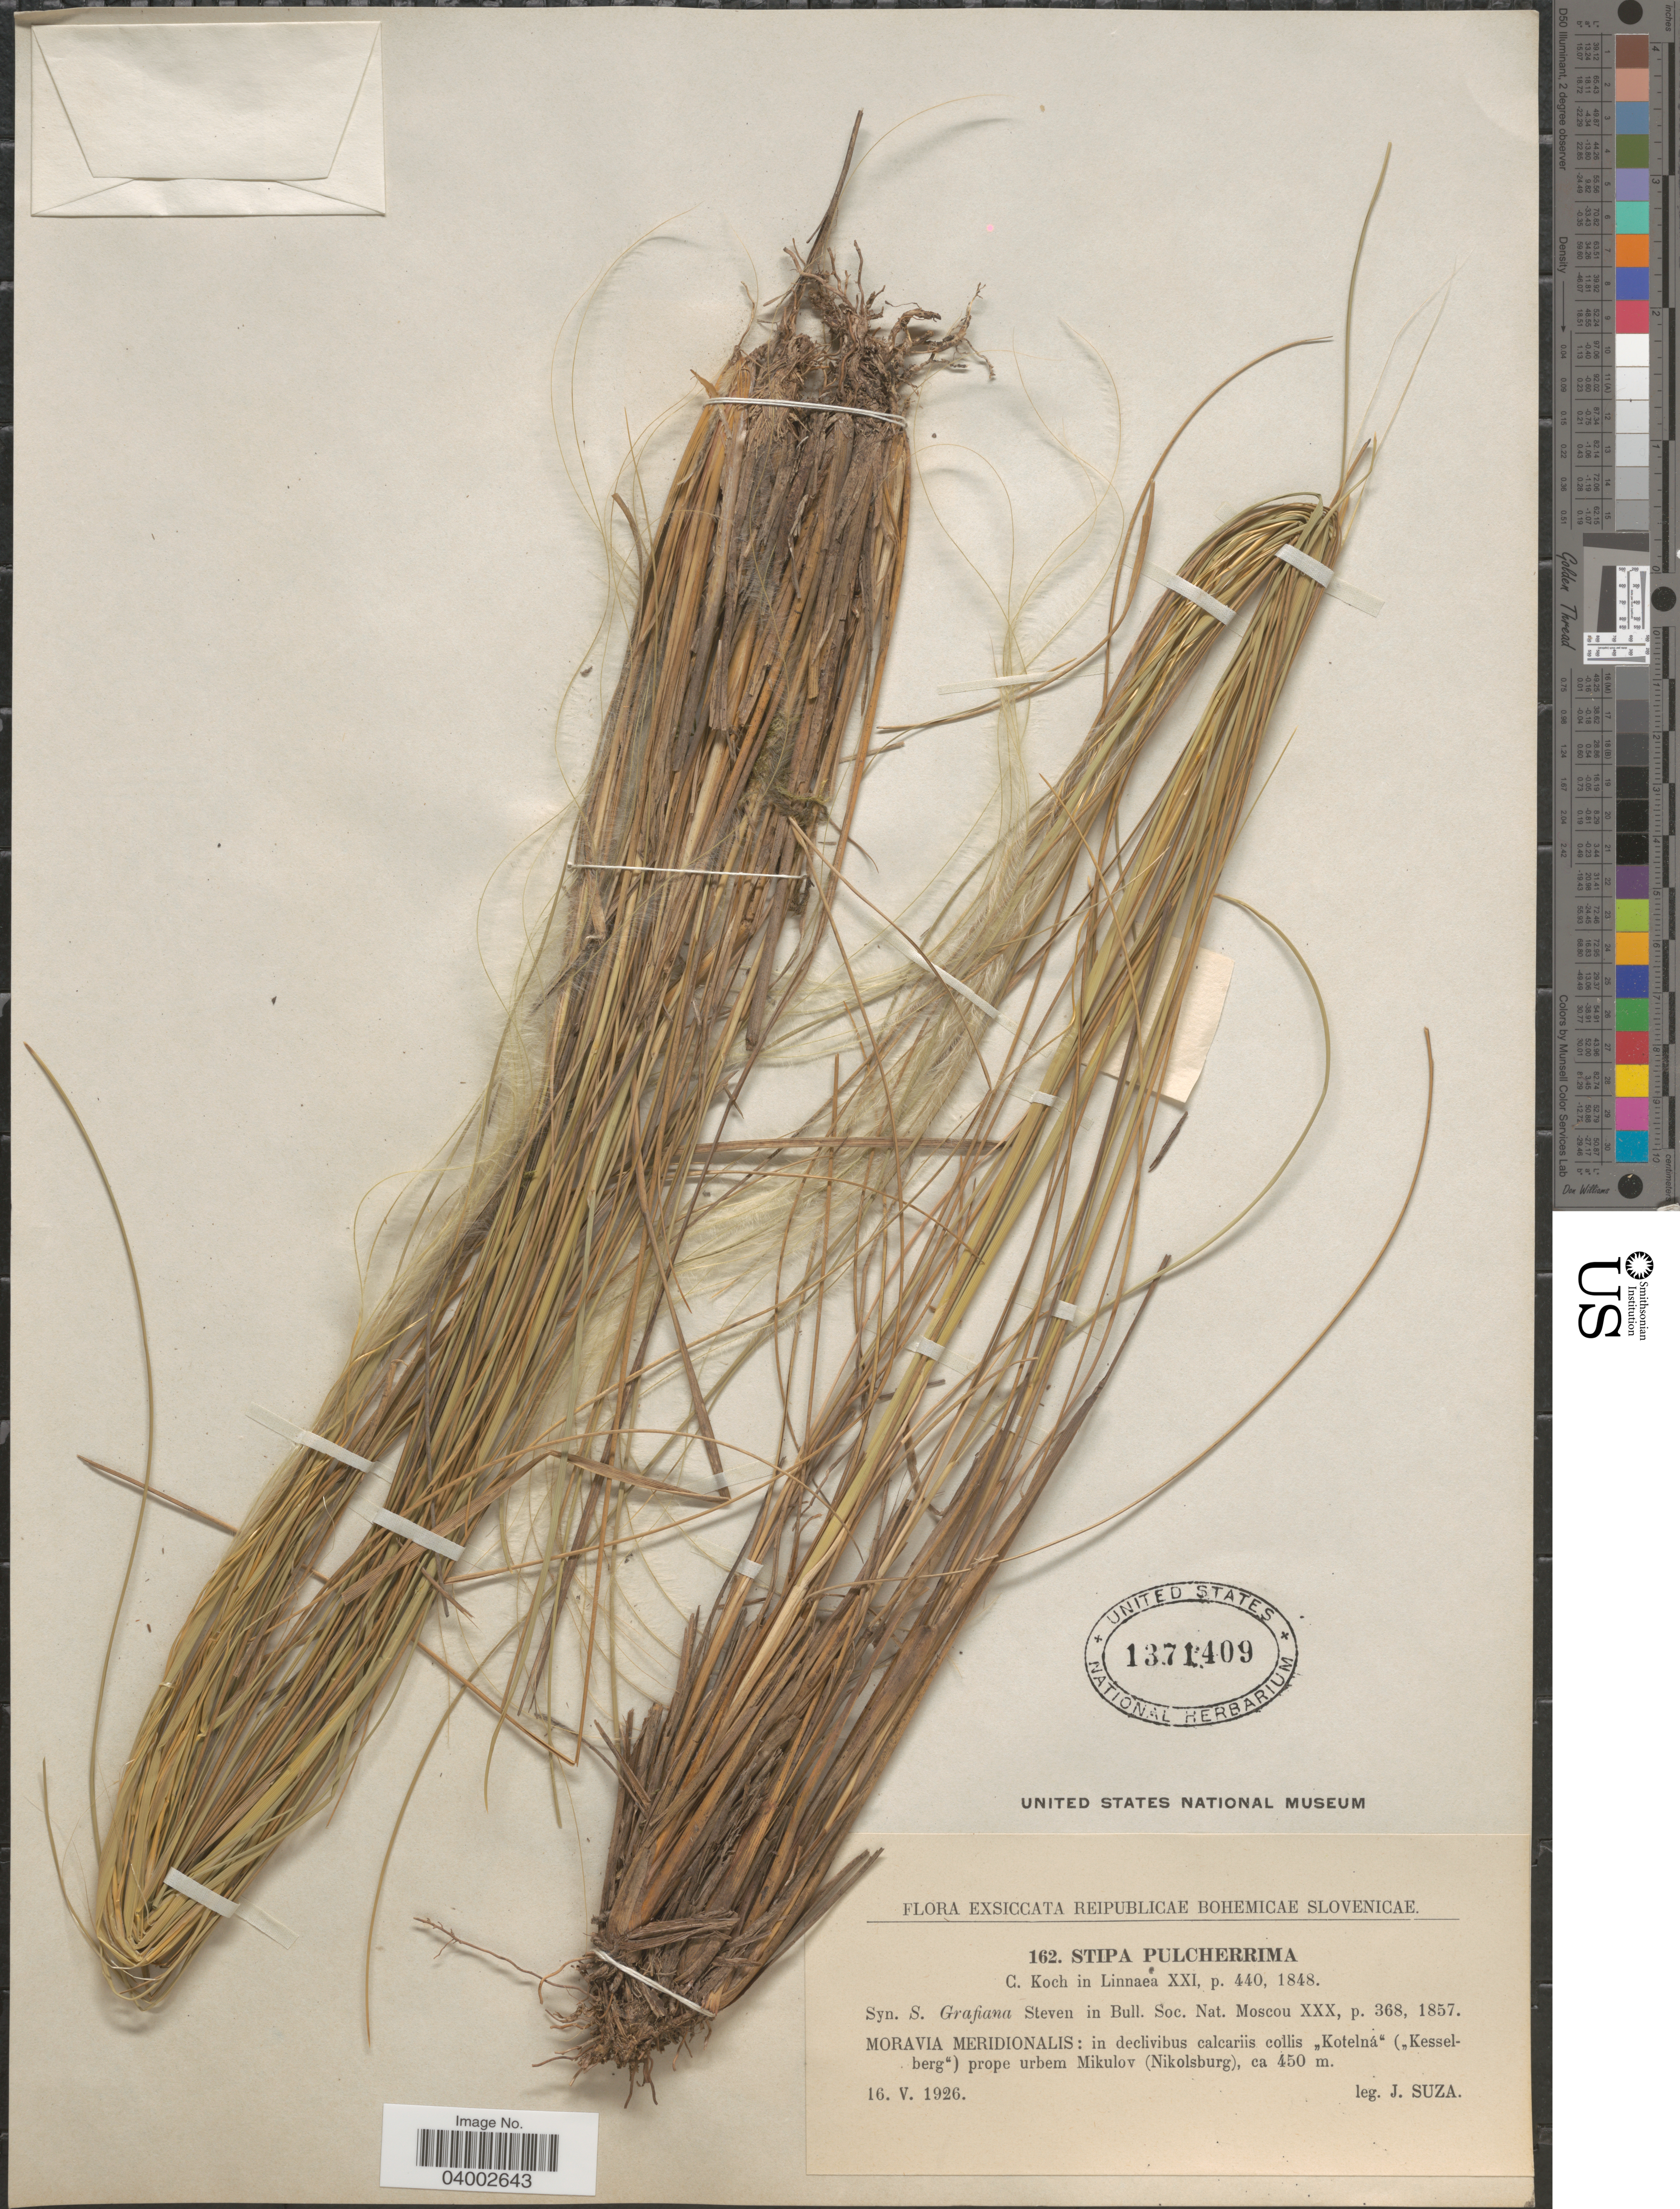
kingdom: Plantae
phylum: Tracheophyta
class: Liliopsida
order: Poales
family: Poaceae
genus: Stipa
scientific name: Stipa pulcherrima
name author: K. Koch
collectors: J. Suza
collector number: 162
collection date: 1926-05-16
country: Germany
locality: Moravia Meridionalis: in declivibus calcariis collis "Kotelná" ("Kesselberg") prope urbem Mikulov (Nikolsburg).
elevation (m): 450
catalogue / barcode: US 1371409